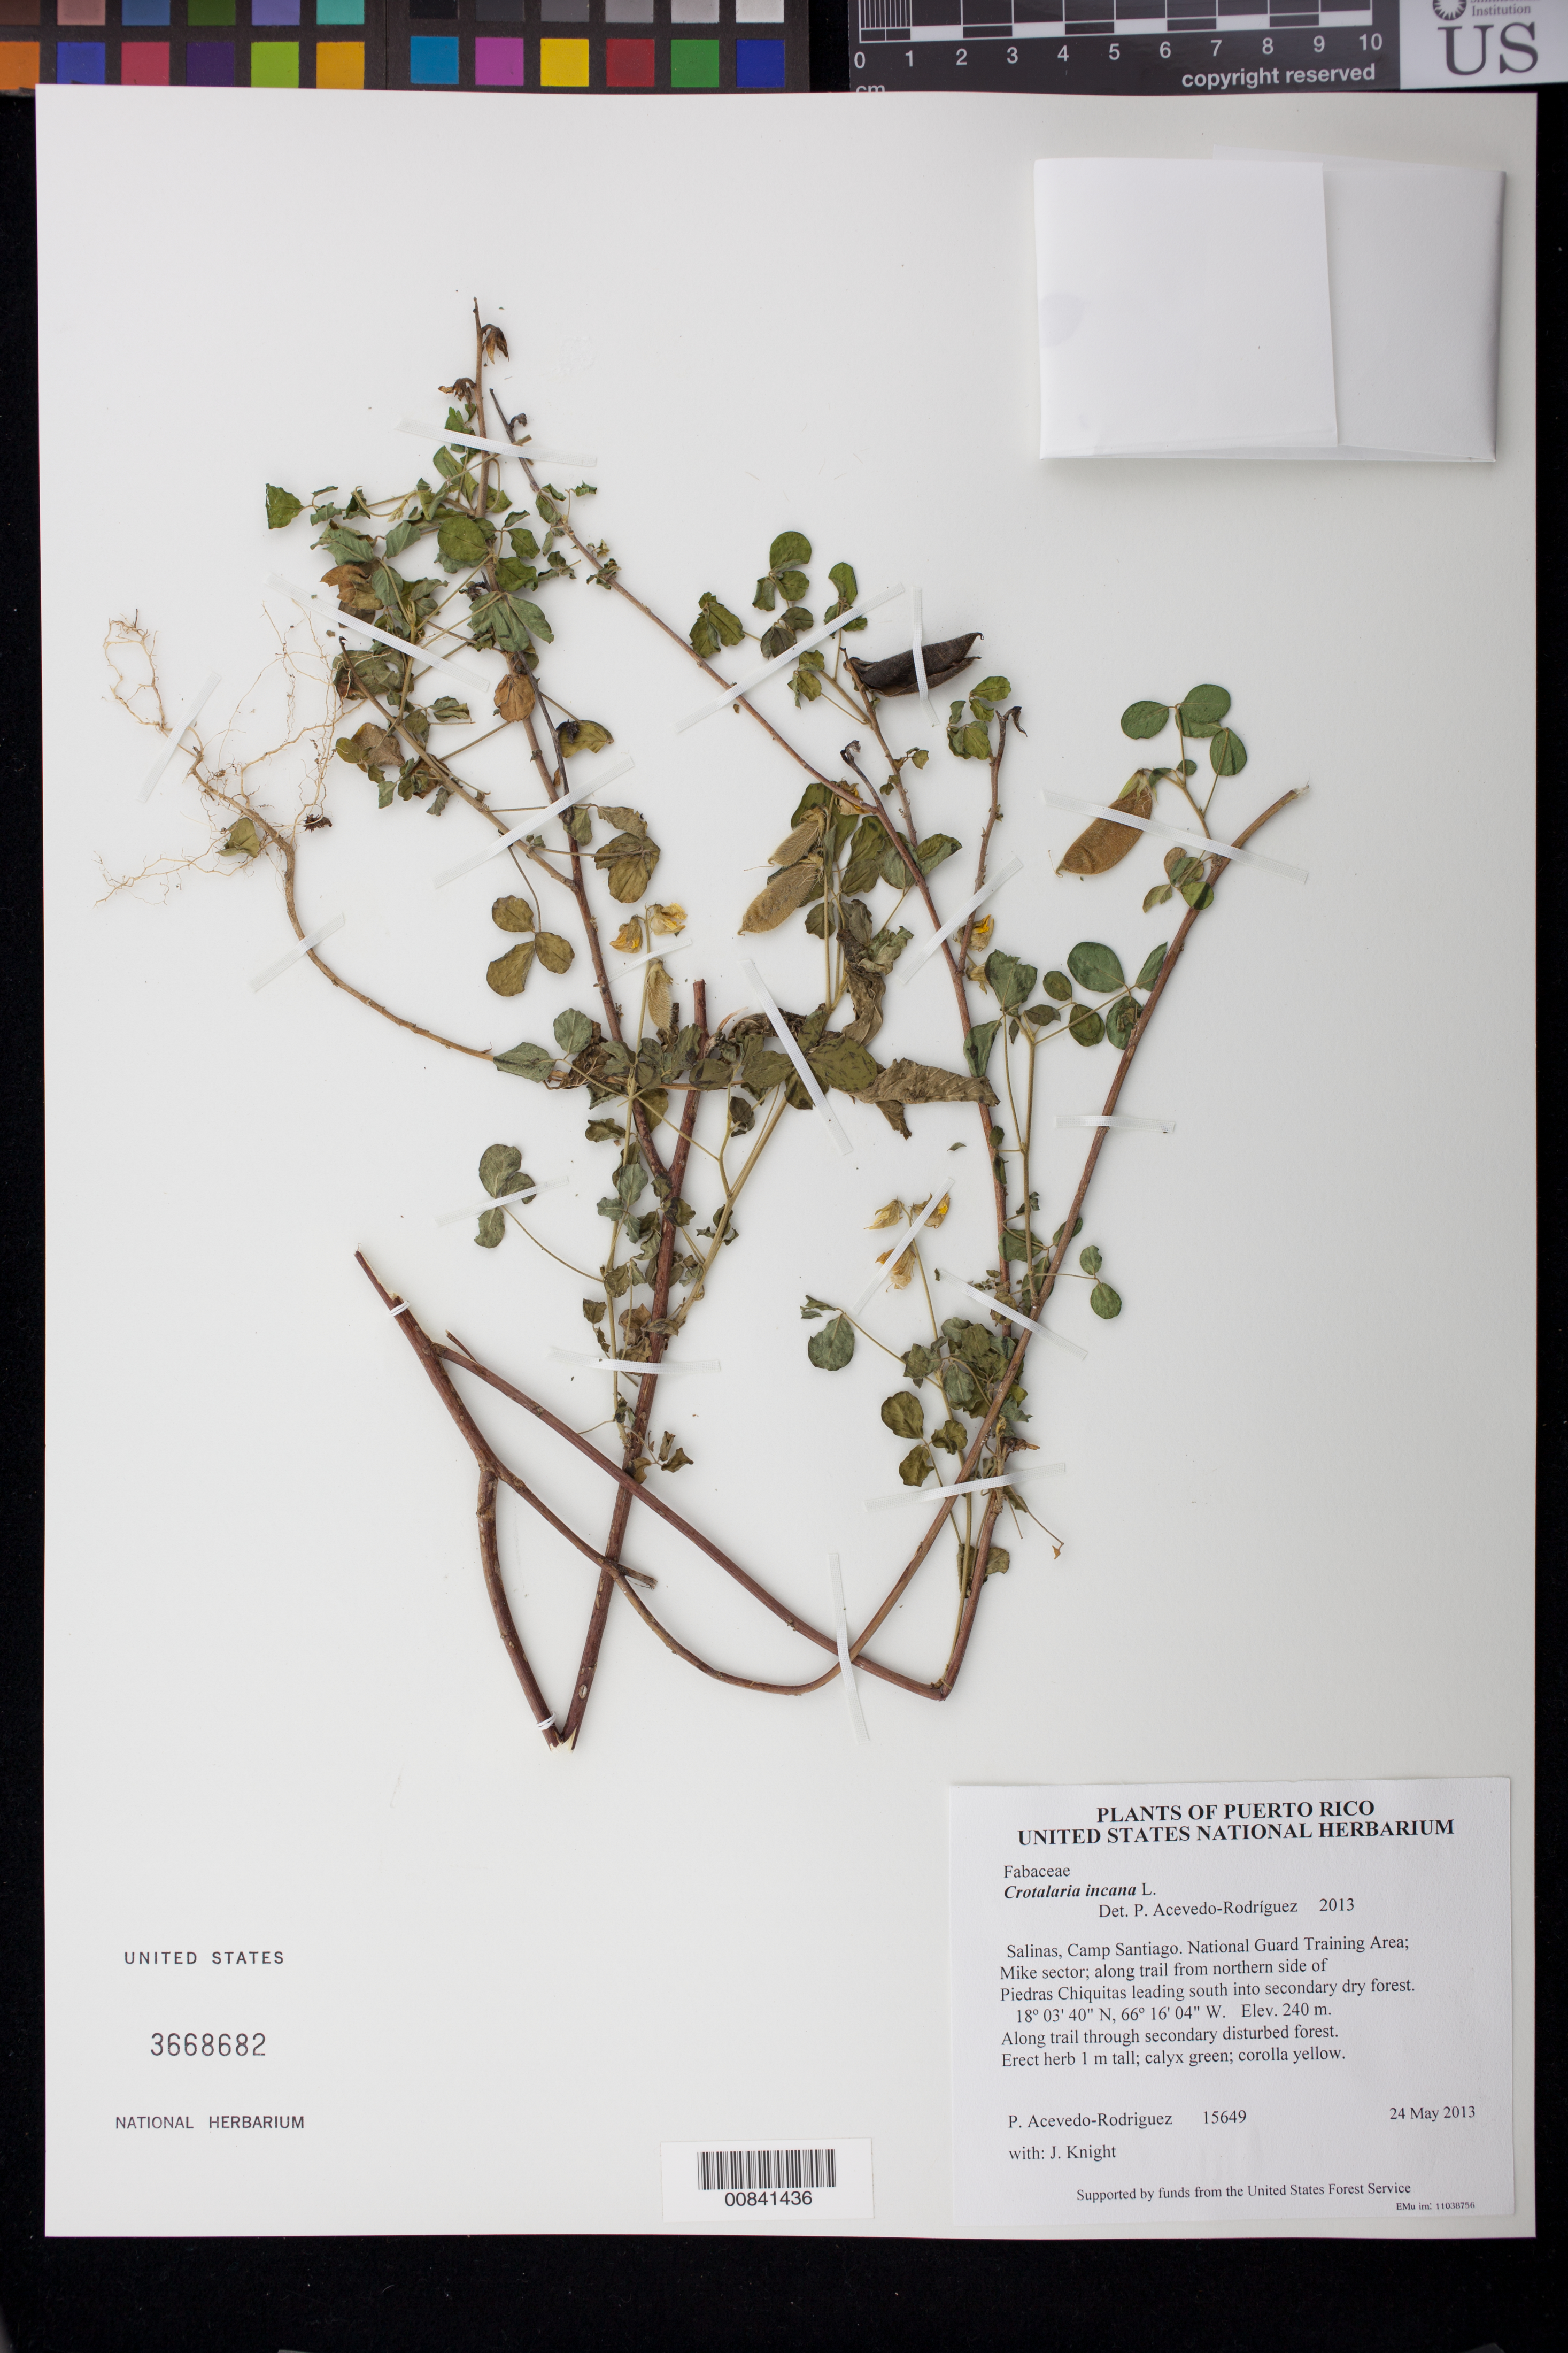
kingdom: Plantae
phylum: Tracheophyta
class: Magnoliopsida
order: Fabales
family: Fabaceae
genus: Crotalaria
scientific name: Crotalaria incana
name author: L.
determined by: Acevedo-Rodríguez, P., (BOT), Smithsonian Institution - National Museum of Natural History (UNITED STATES)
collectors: P. Acevedo-Rodr. & J. Knight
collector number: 15649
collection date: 2013-05-24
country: Puerto Rico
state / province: Salinas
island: Puerto Rico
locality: Camp Santiago. National Guard Training Area; Mike sector; along trail from northern side of Piedras Chiquitas leading south into secondary dry forest.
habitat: Along trail through secondary disturbed forest.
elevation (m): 240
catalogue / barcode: US 3668682